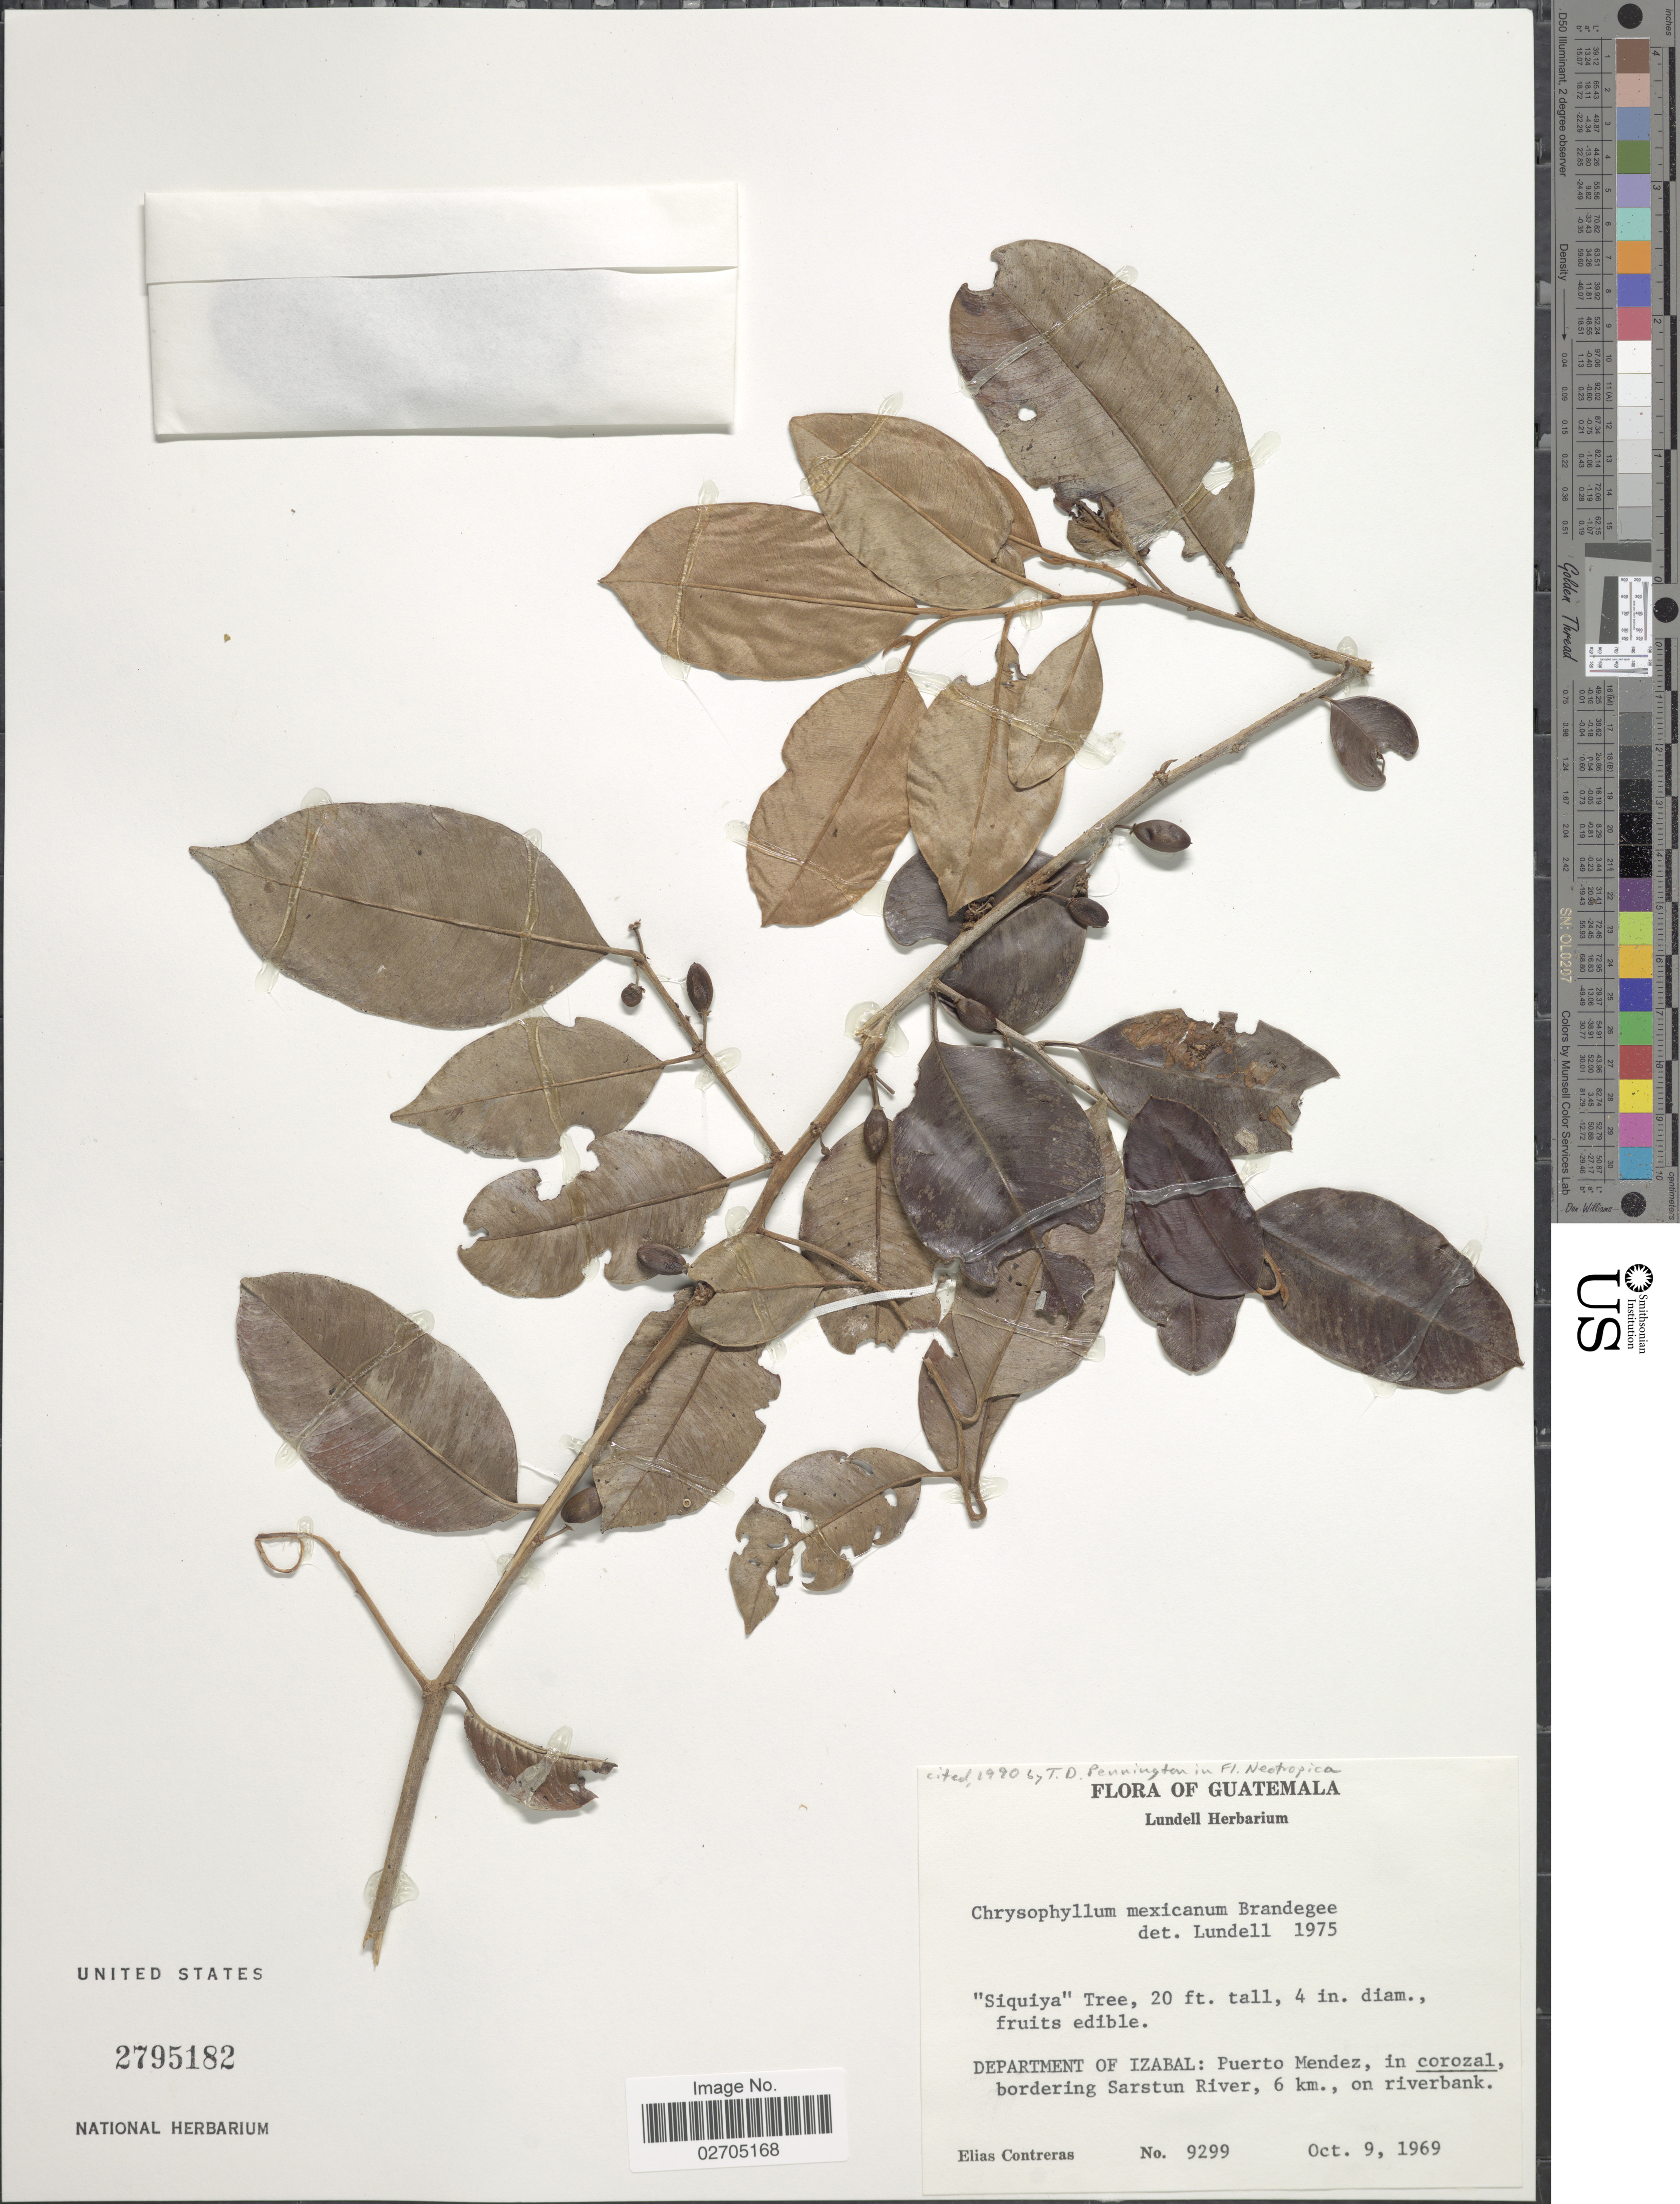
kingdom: Plantae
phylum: Tracheophyta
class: Magnoliopsida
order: Ericales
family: Sapotaceae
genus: Chrysophyllum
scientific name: Chrysophyllum mexicanum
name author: Brandegee ex Standl.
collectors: E. Contreras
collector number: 9299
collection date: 1969-10-09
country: Guatemala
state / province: Izabal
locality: Puerto Mendez, in corozal bordering Sarstun River, 6 km., on riverbank.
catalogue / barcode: US 2795182